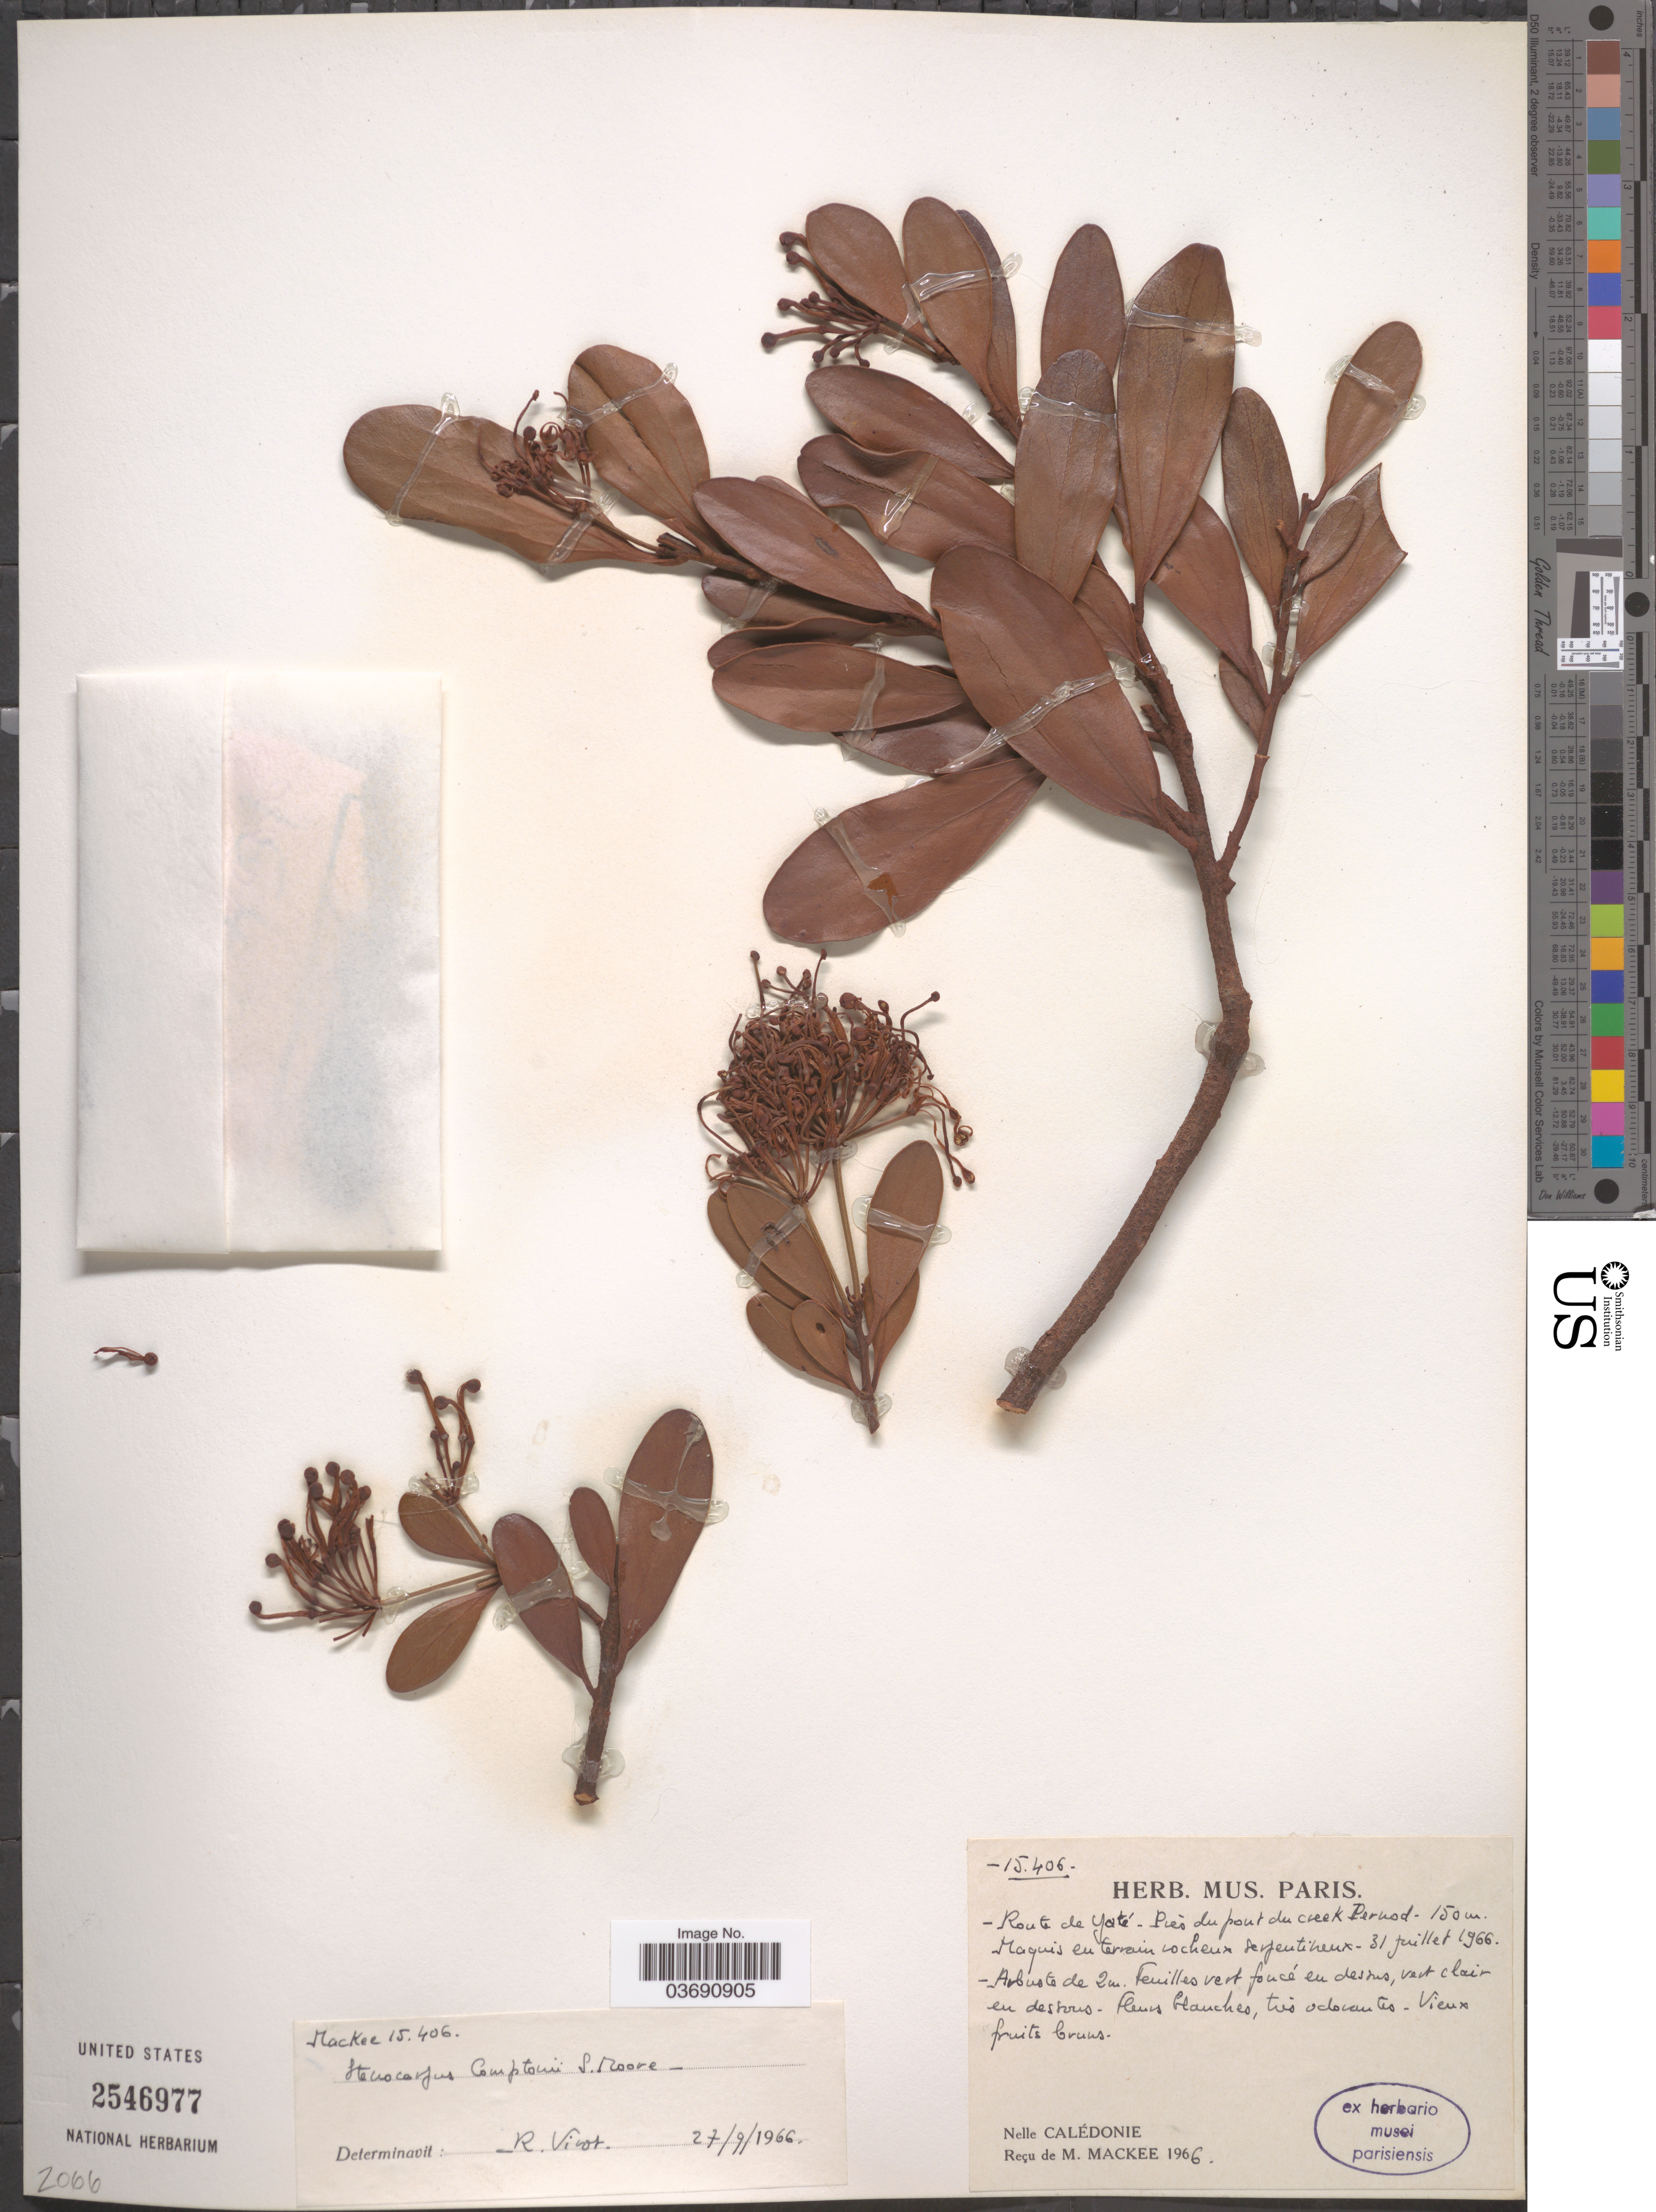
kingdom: Plantae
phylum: Tracheophyta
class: Magnoliopsida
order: Proteales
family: Proteaceae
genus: Stenocarpus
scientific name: Stenocarpus comptonii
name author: S. Moore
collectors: M. Mackee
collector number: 15406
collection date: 1966-07-31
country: New Caledonia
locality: Route de Yate. Près du pont du creek Pernod. [interpreted] Nelle Calédonie.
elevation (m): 150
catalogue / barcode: US 2546977